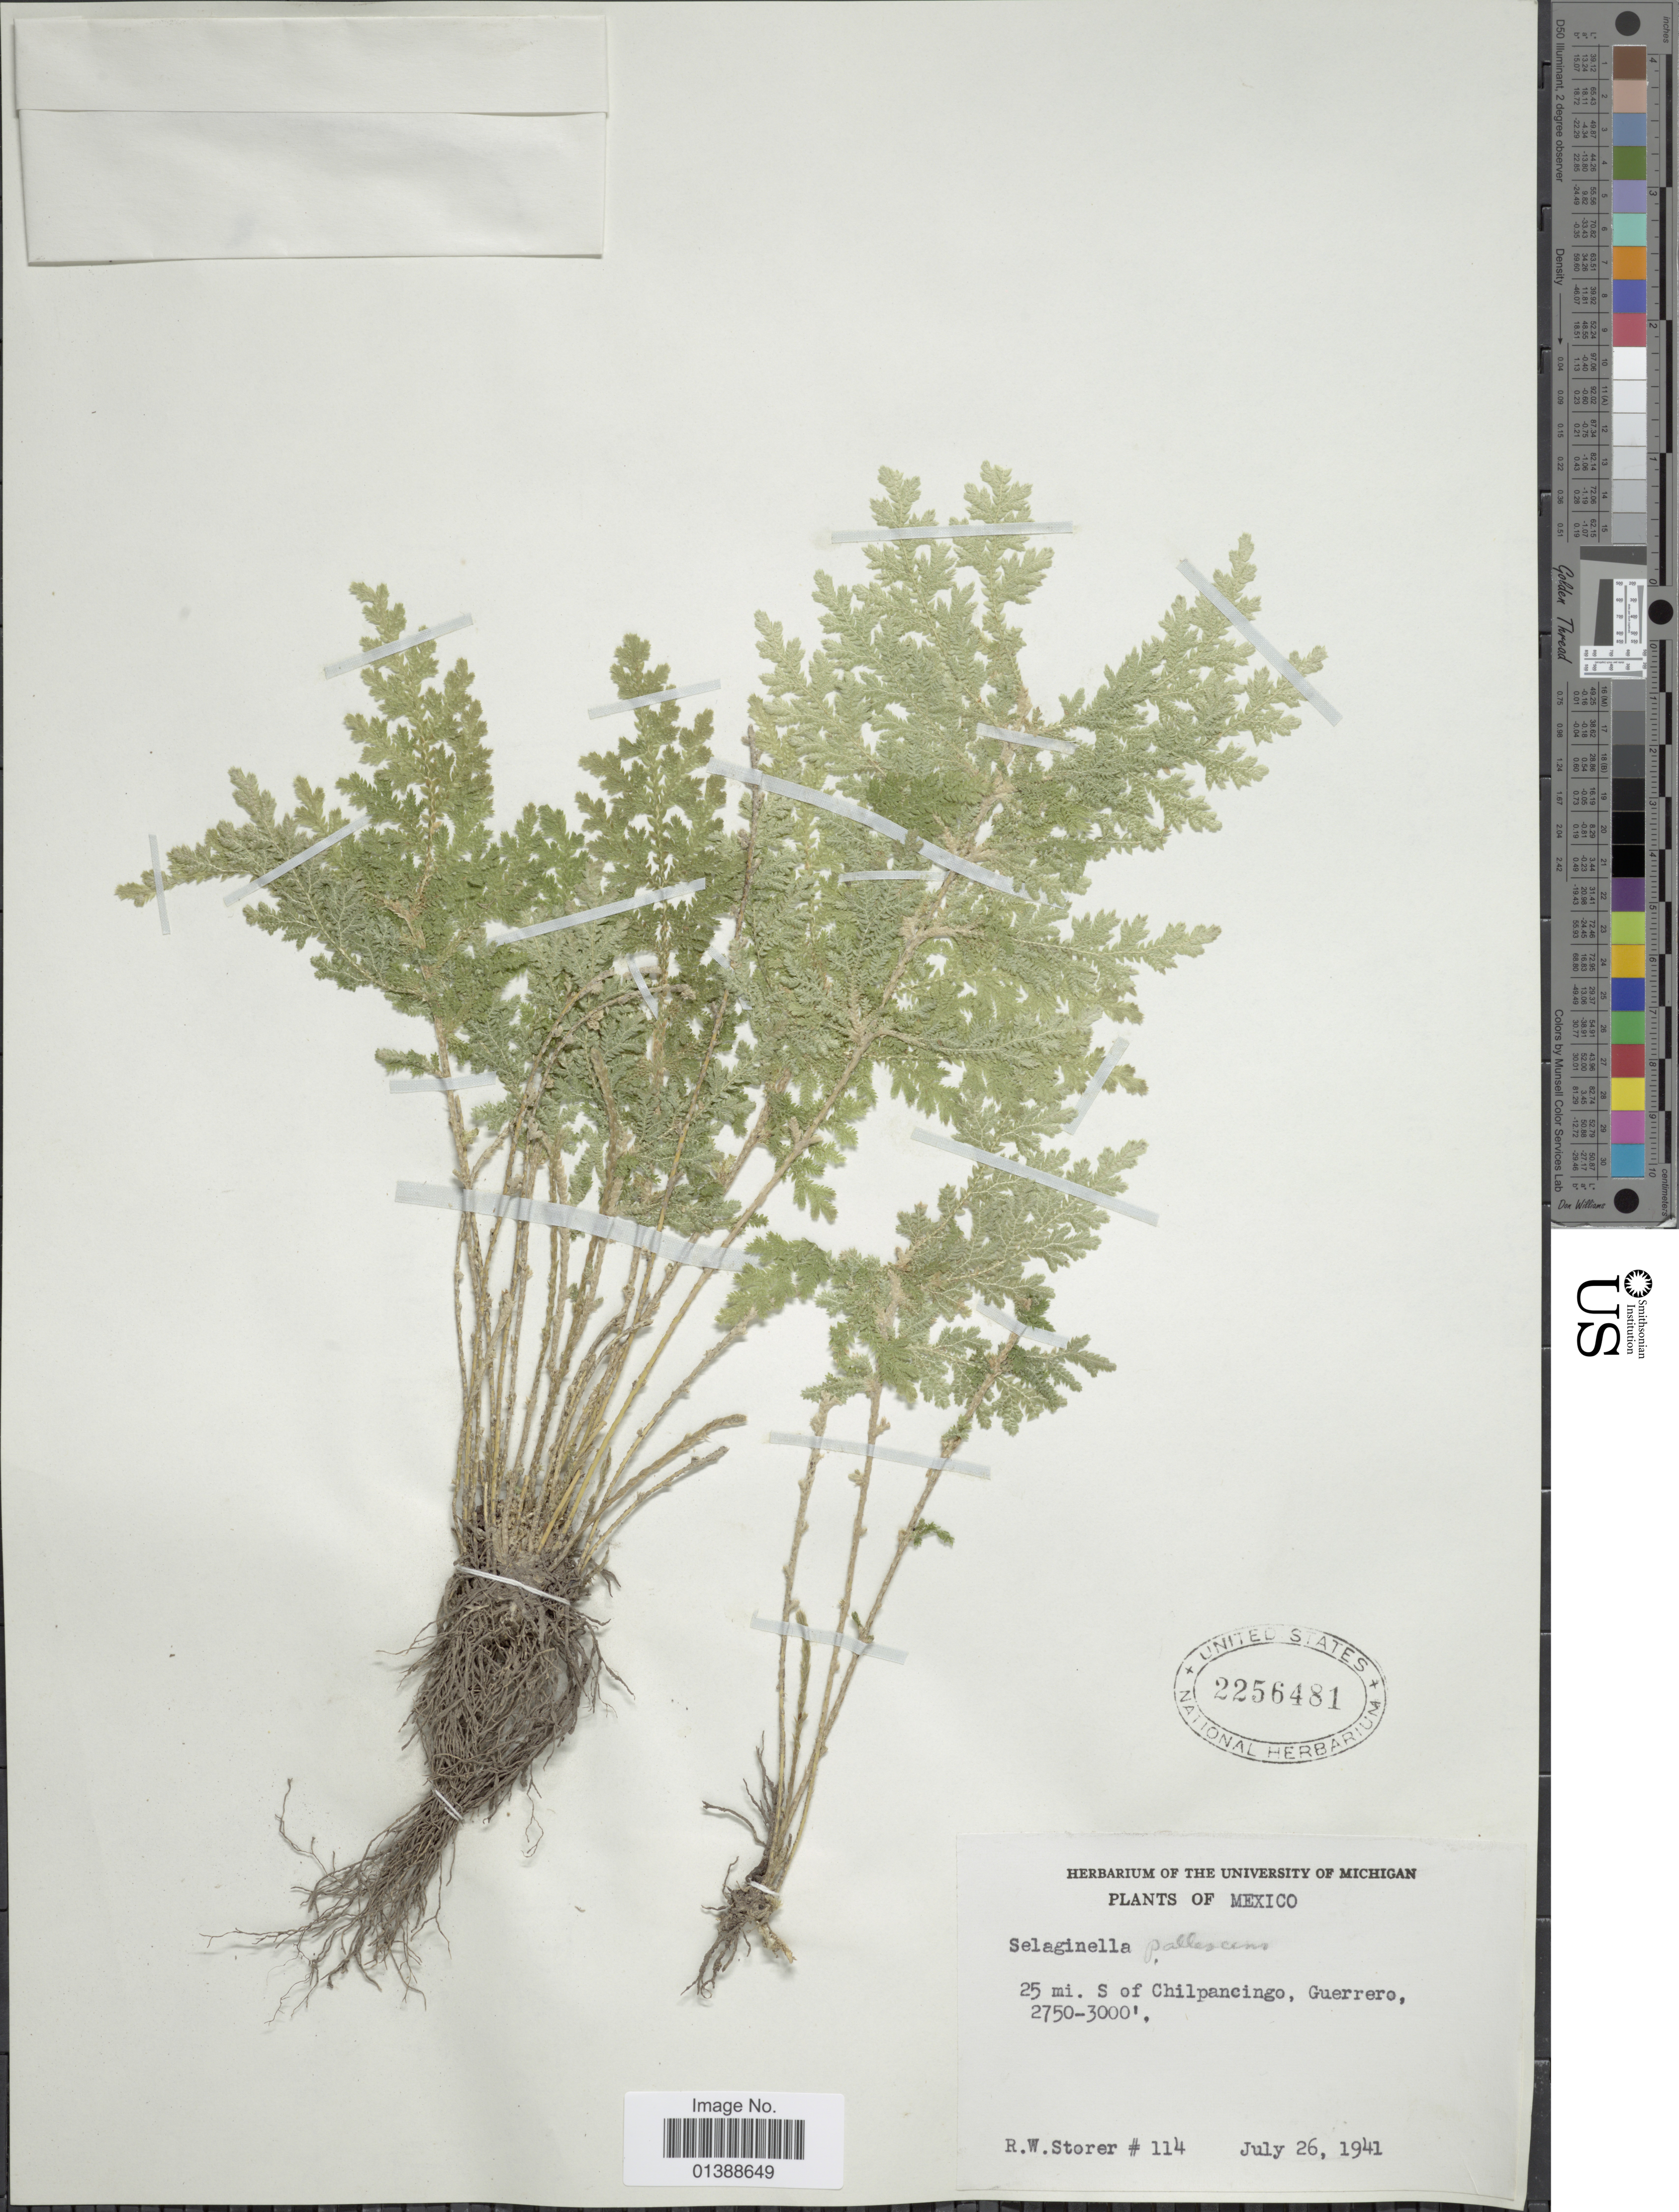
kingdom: Plantae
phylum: Tracheophyta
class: Lycopodiopsida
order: Selaginellales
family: Selaginellaceae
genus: Selaginella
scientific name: Selaginella pallescens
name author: (C. Presl) Spring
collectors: R. Storer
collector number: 114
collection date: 1941-07-26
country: Mexico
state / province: Guerrero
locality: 25 mi S of Chilpancingo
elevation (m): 838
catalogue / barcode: US 2256481